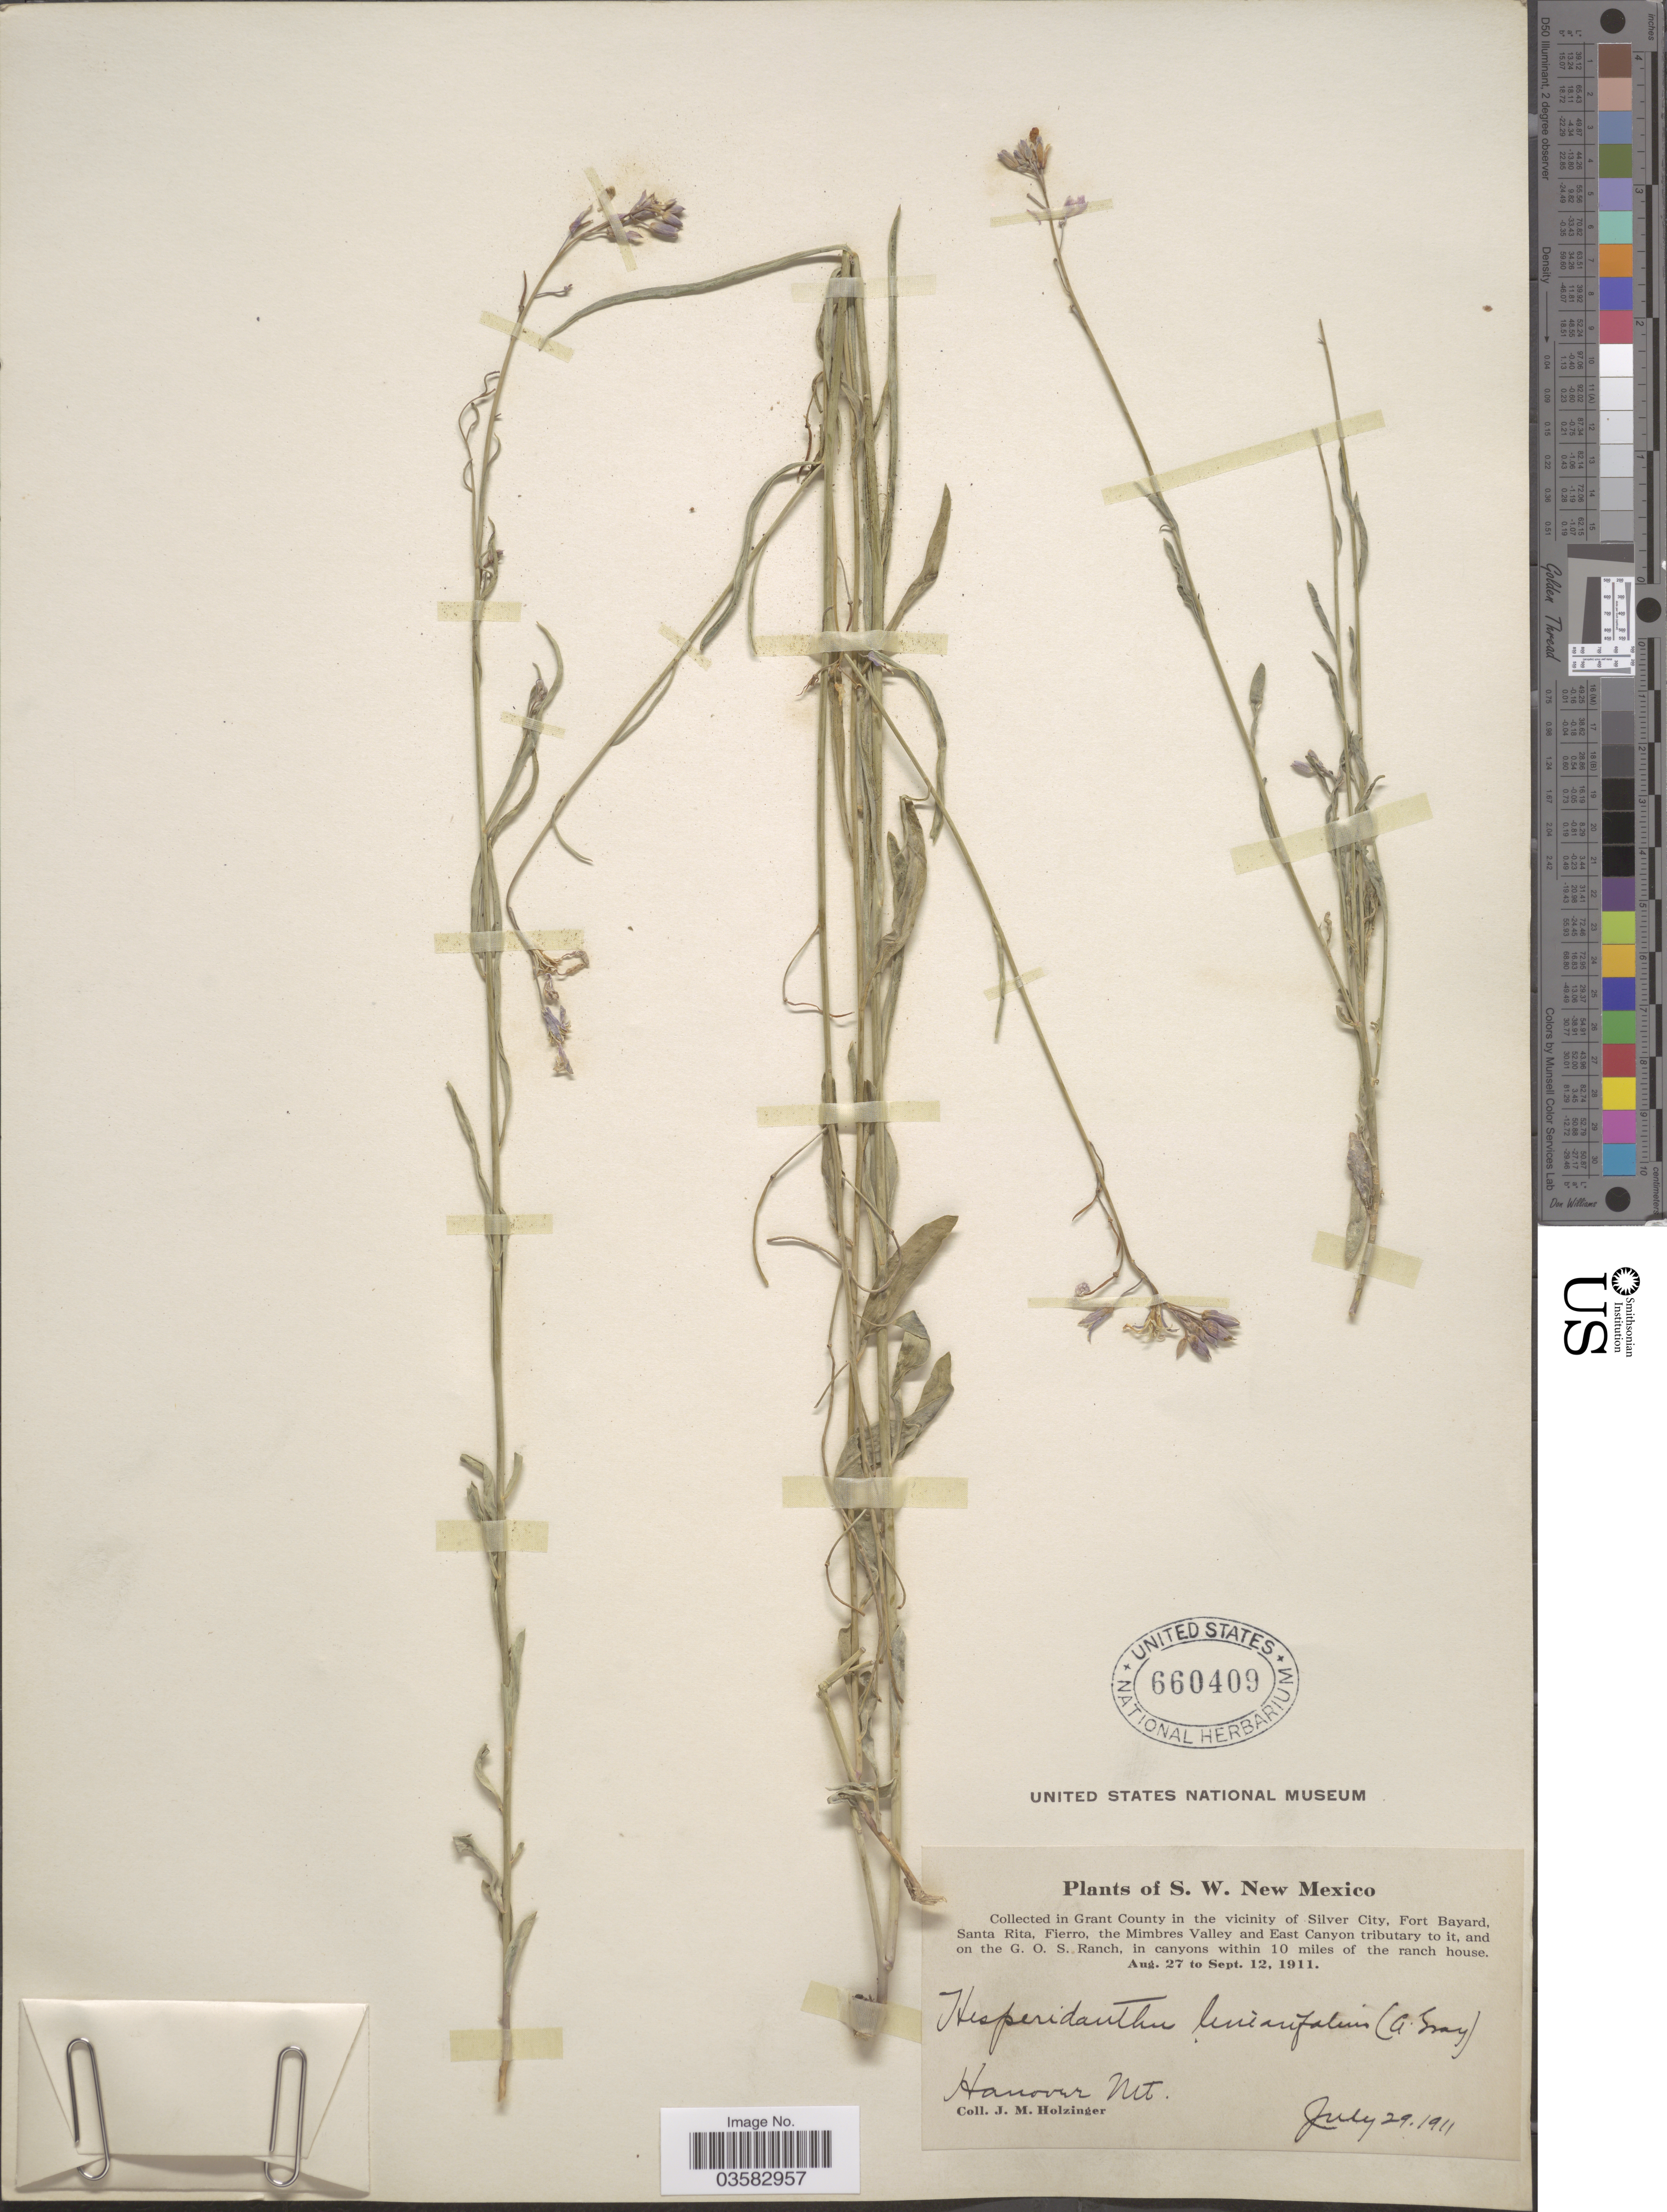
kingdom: Plantae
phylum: Tracheophyta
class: Magnoliopsida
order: Brassicales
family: Brassicaceae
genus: Sisymbrium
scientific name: Sisymbrium linearifolium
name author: (A. Gray) Payson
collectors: J. M. Holzinger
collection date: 1911-07-29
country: United States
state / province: New Mexico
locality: S. W. New Mexico. Grant County in the vicinity of Silver City, Fort Bayard, Santa Rita, Fierro, the Mimbres Valley and East Canyon tributary to it, and on the G. O. S. Ranch, in canyons within 10 miles of the ranch house. Hanover Mt.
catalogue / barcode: US 660409